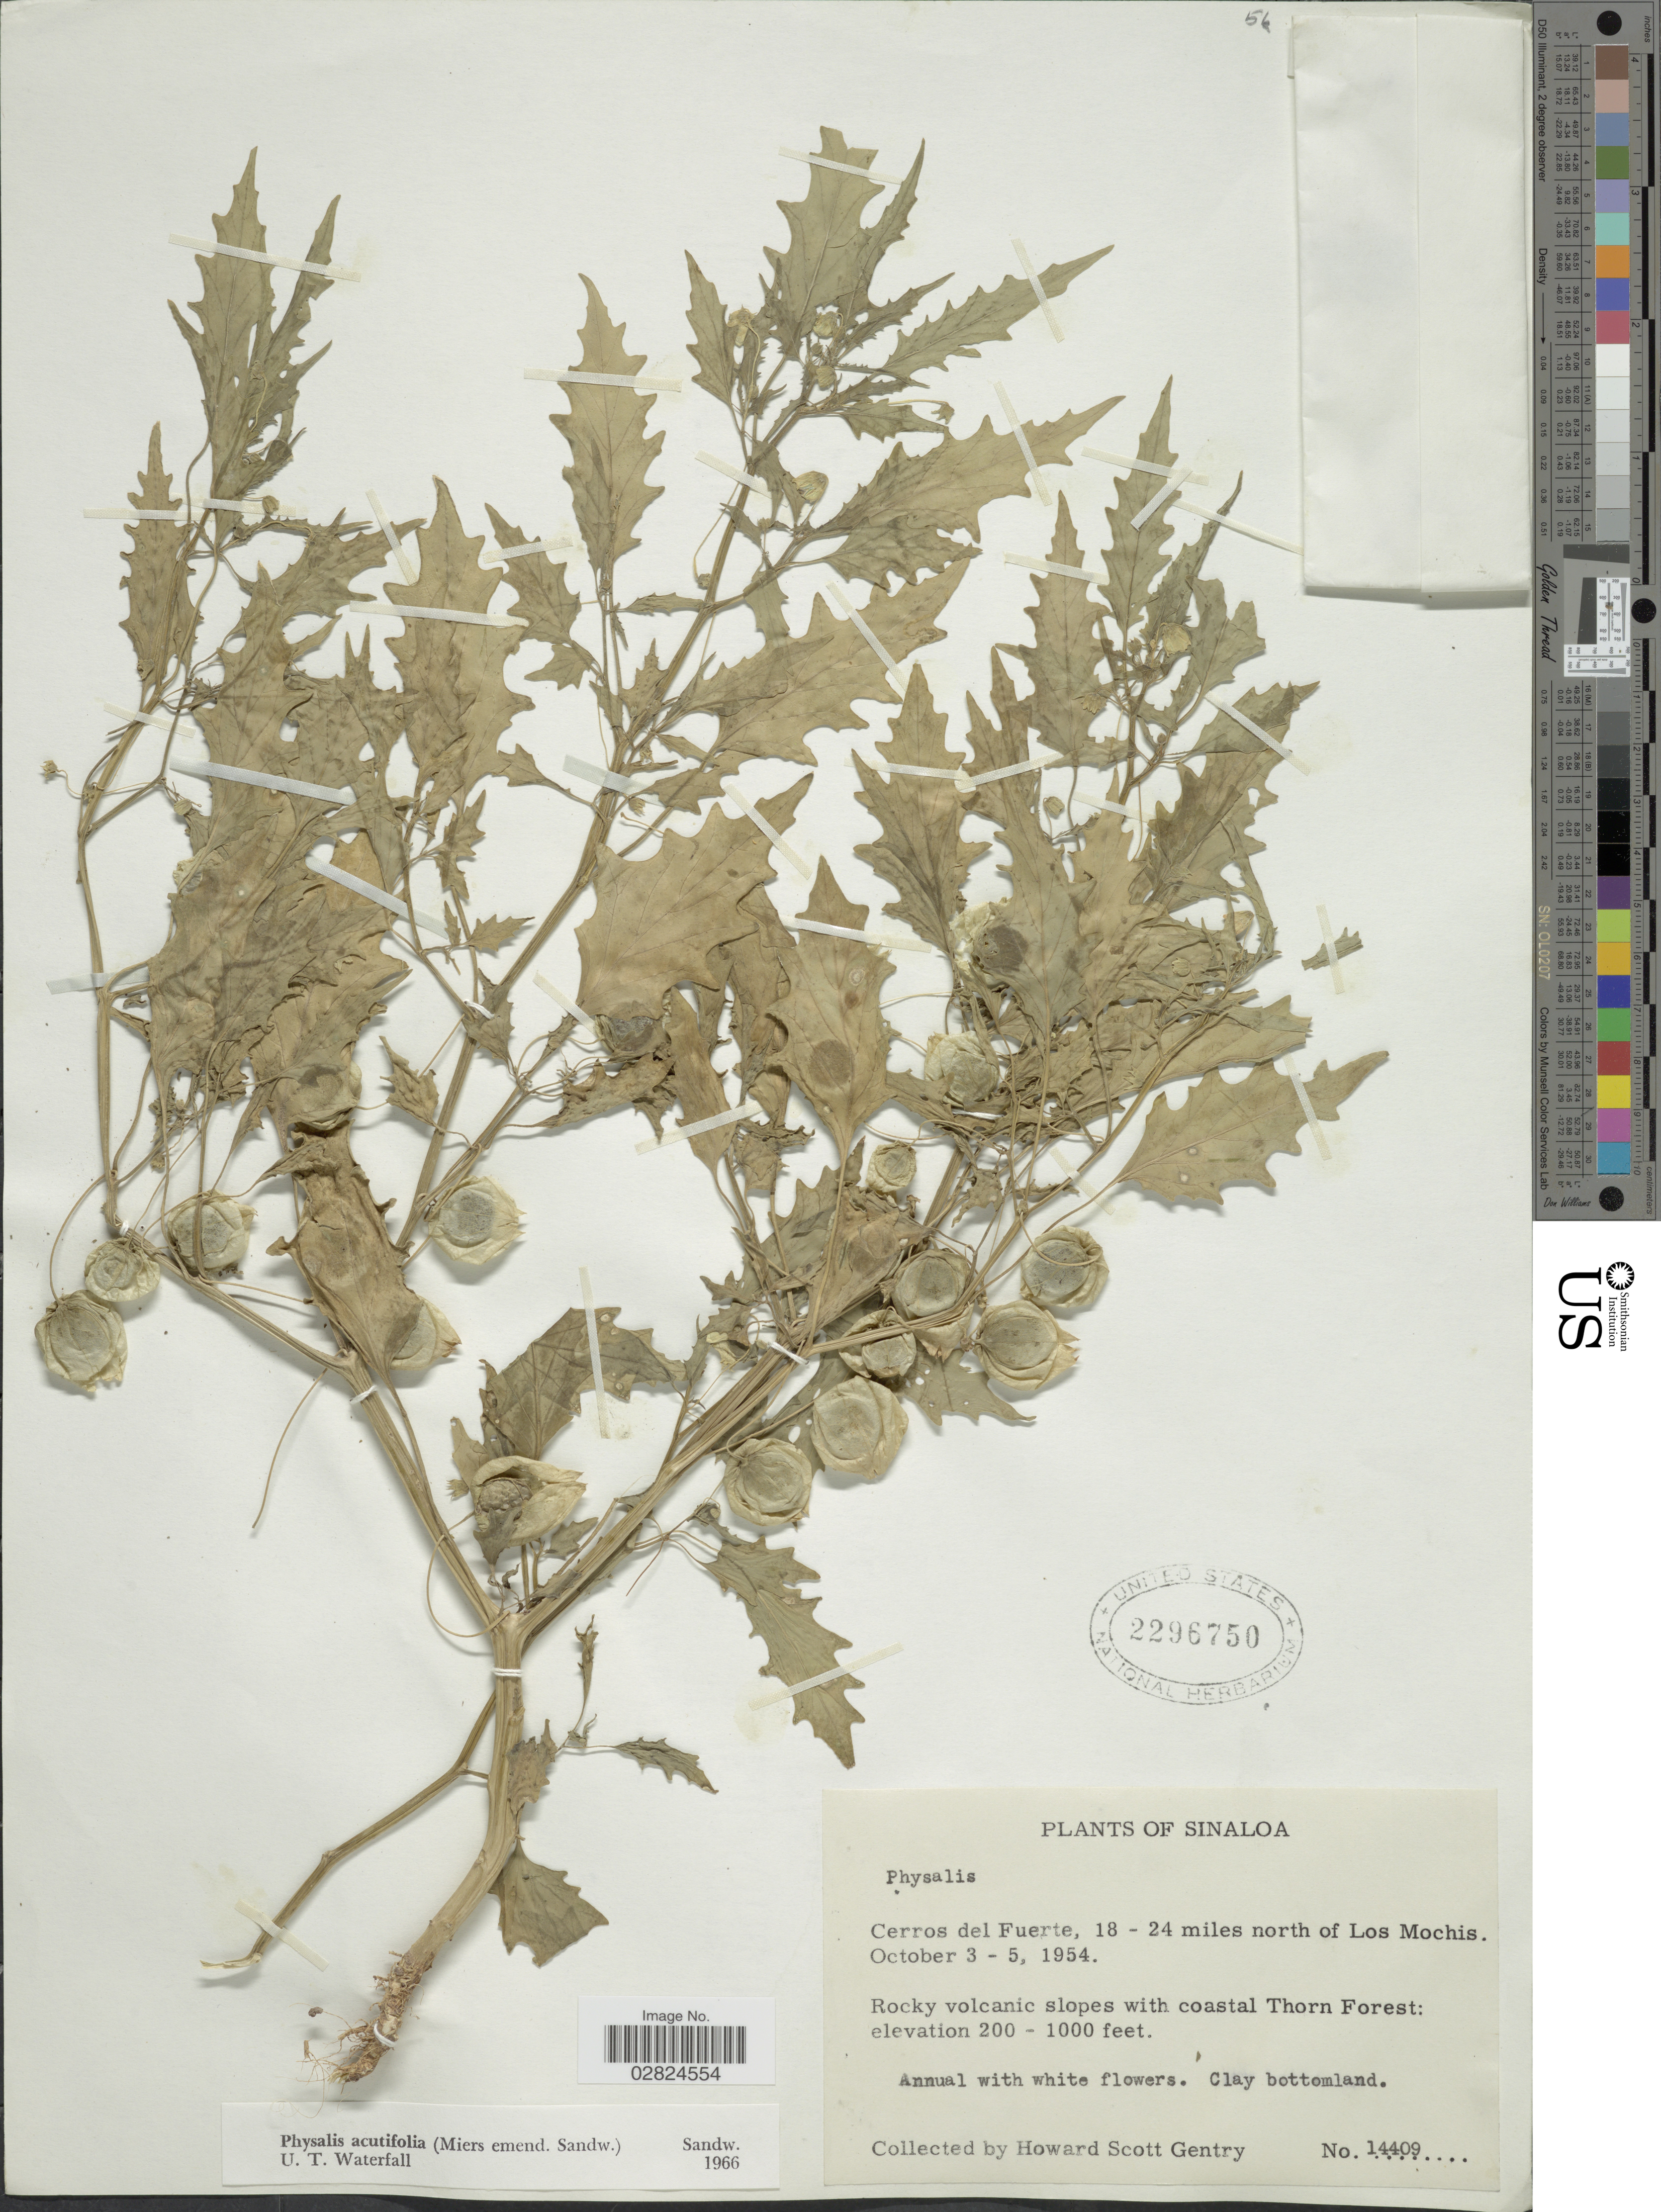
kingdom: Plantae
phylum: Tracheophyta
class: Magnoliopsida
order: Solanales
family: Solanaceae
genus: Physalis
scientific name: Physalis acutifolia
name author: (Miers) Sandwith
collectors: H. S. Gentry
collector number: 14409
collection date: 1954-10-03/1954-10-05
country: Mexico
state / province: Sinaloa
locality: Cerros del Fuerte, 18-24 miles north of Los Mochis.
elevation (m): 61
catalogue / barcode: US 2296750